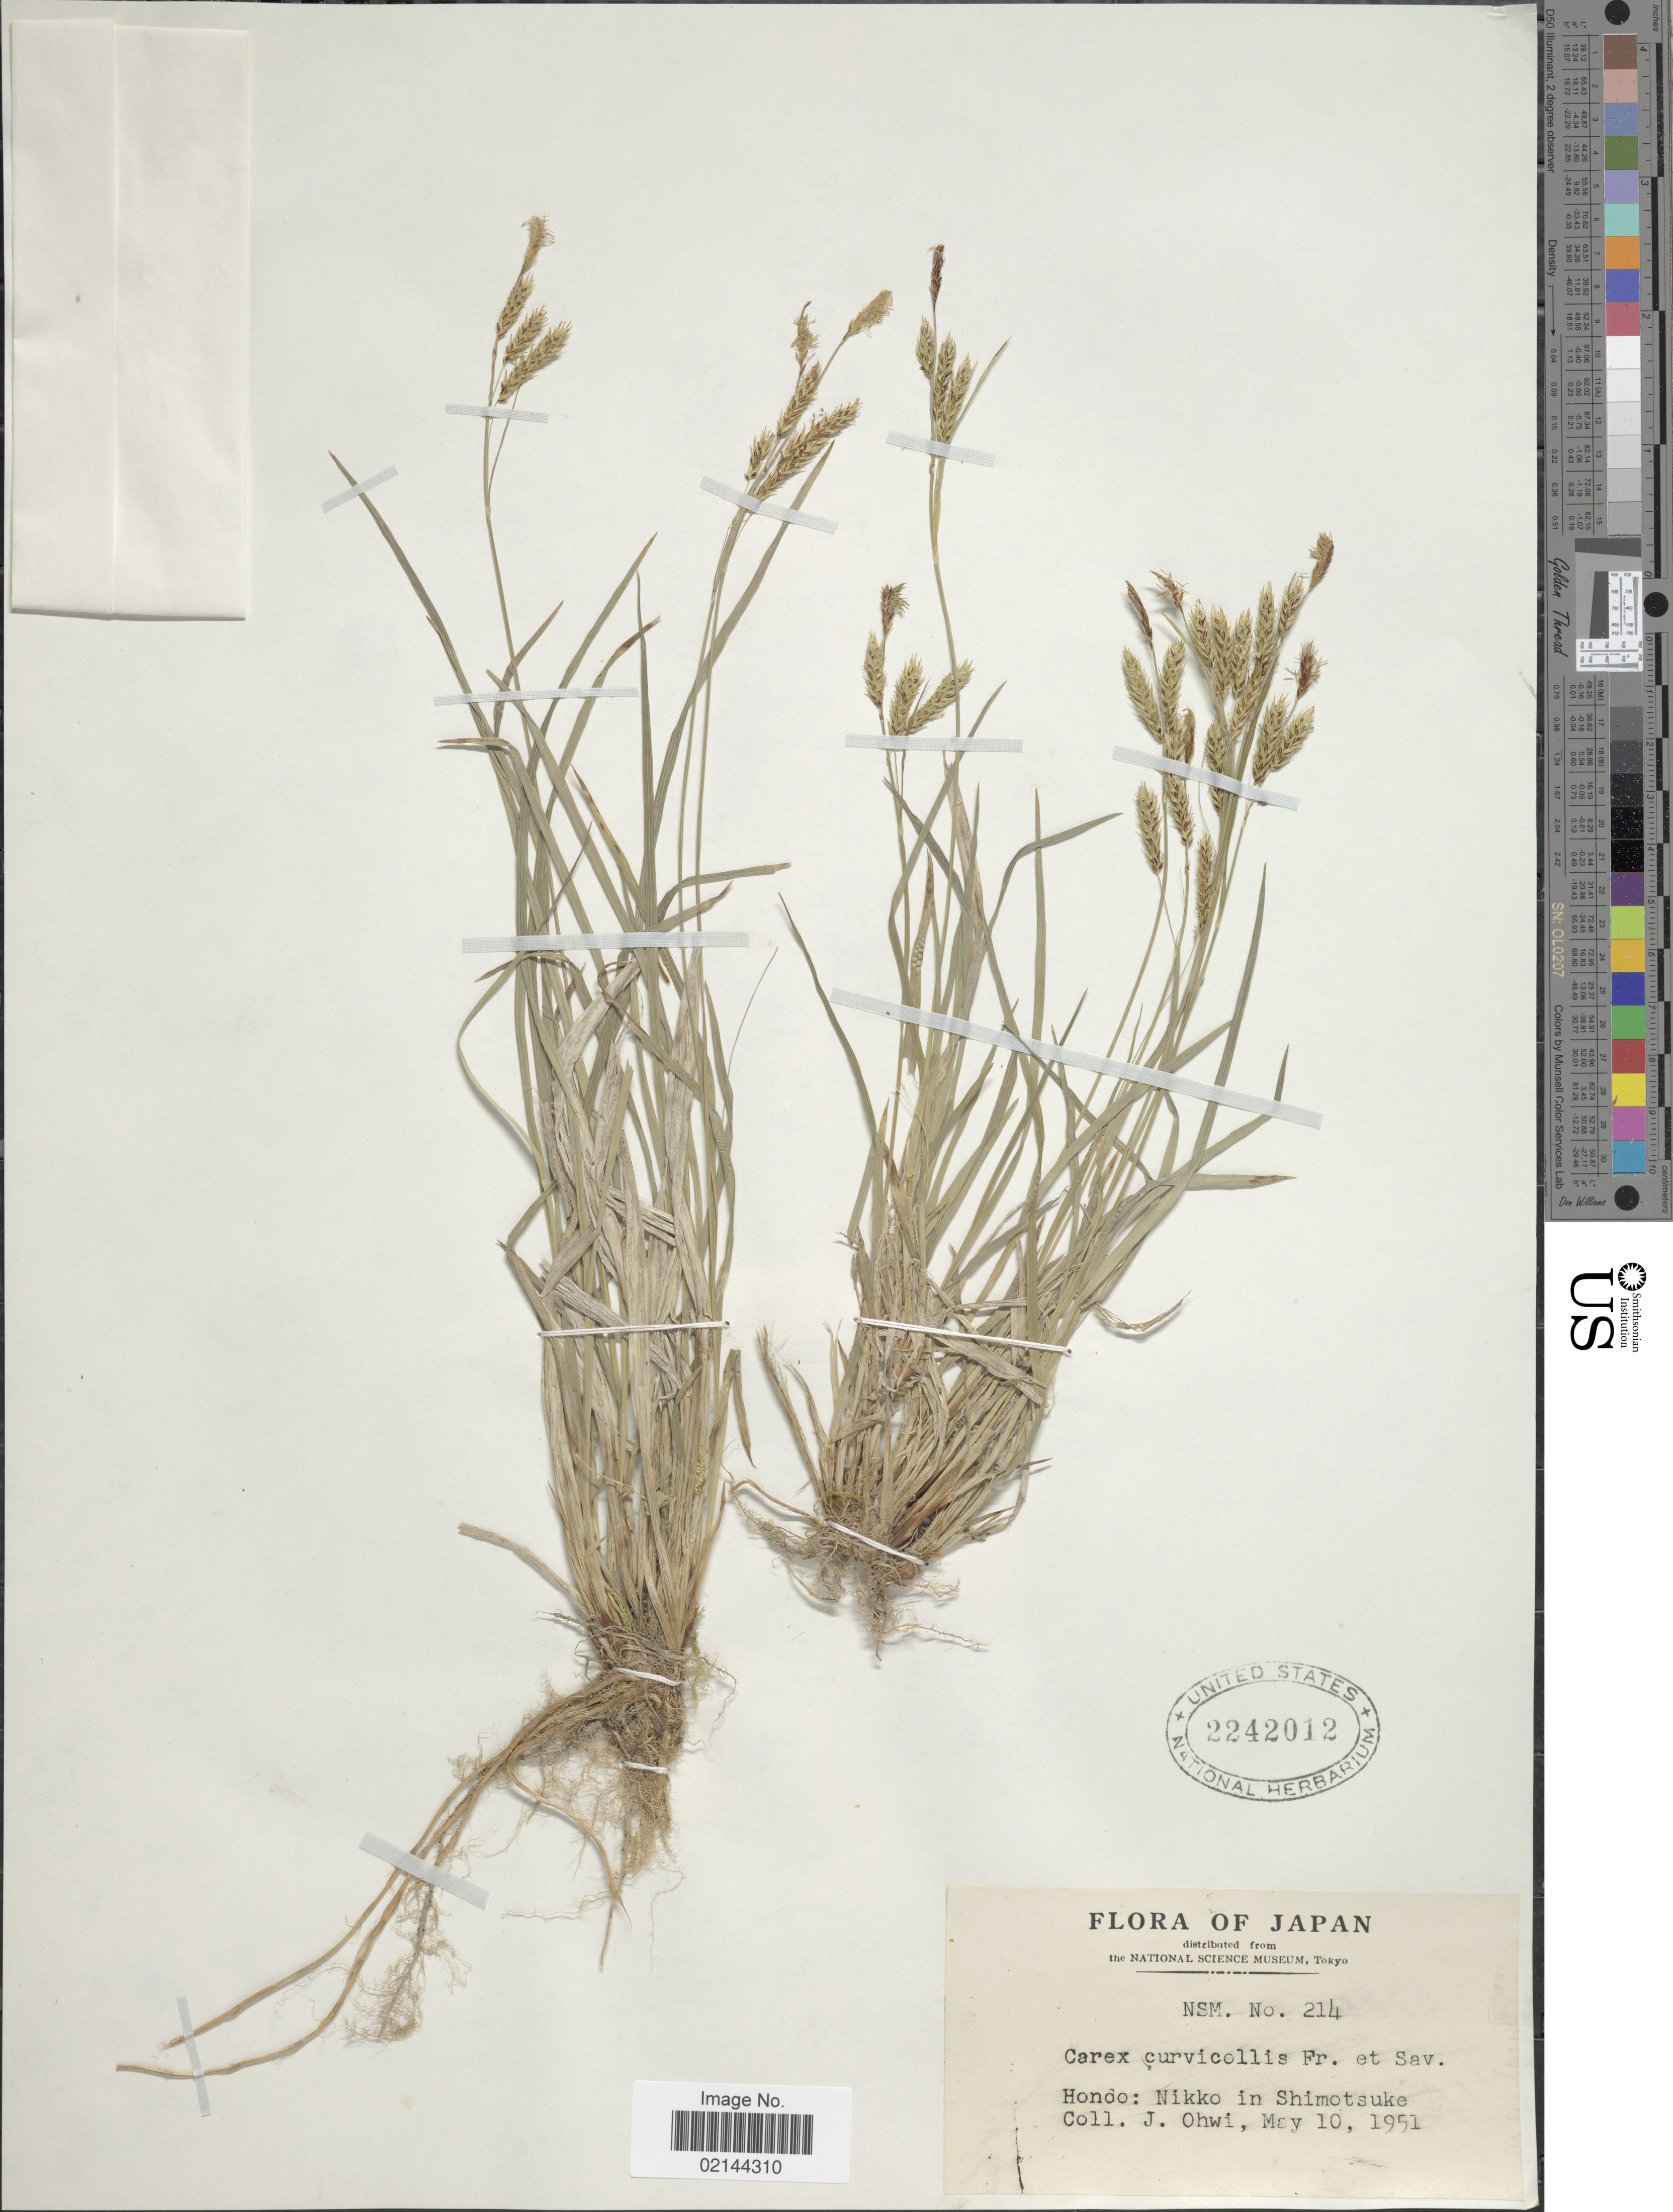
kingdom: Plantae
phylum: Tracheophyta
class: Liliopsida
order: Poales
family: Cyperaceae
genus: Carex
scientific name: Carex curvicollis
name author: Franch. & Sav.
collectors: J. Ohwi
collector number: NSM 214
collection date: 1951-05-10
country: Japan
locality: Hondo: Nikko in Shimotsuke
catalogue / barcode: US 2242012